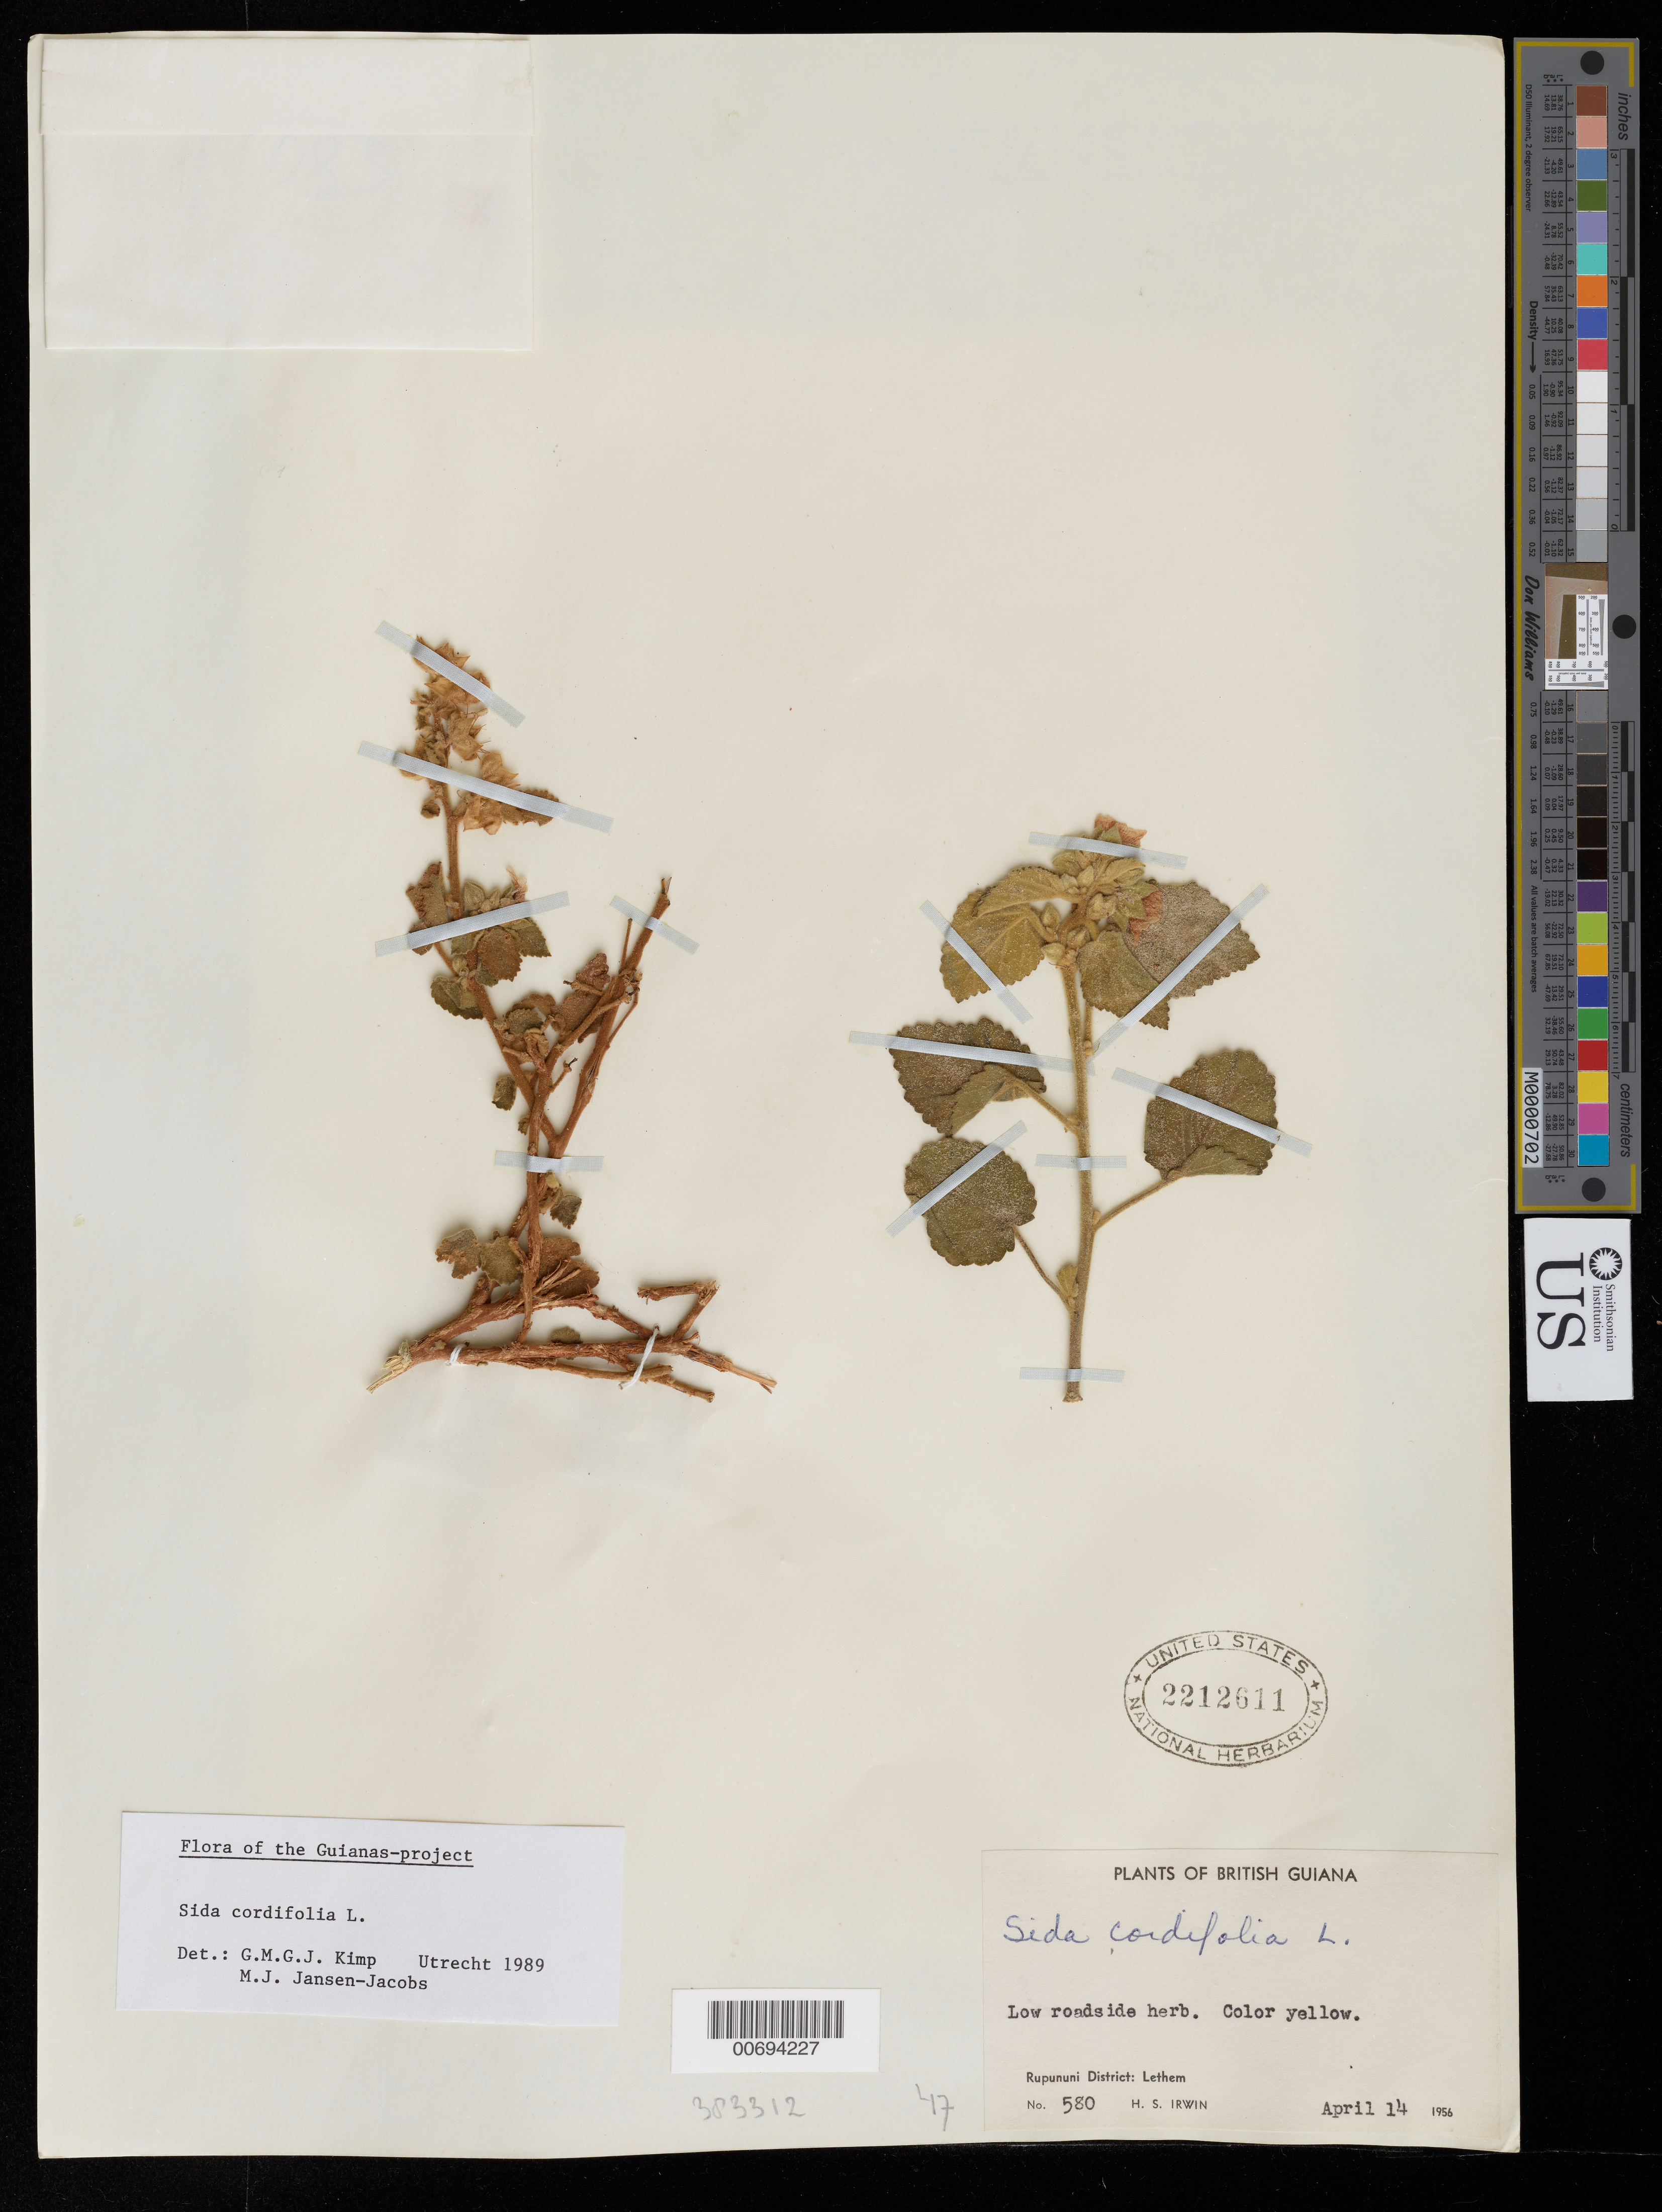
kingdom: Plantae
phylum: Tracheophyta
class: Magnoliopsida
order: Malvales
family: Malvaceae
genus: Sida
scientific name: Sida cordifolia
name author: L.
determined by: Kimp, F. M.; Jansen-Jacobs, M. J.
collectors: H. Irwin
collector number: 580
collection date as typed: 14-Apr-56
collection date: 1956-04-14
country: Guyana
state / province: U. Takutu-U. Essequibo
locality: Rupununi Dist., Lethem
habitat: Roadside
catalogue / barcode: US 2212611